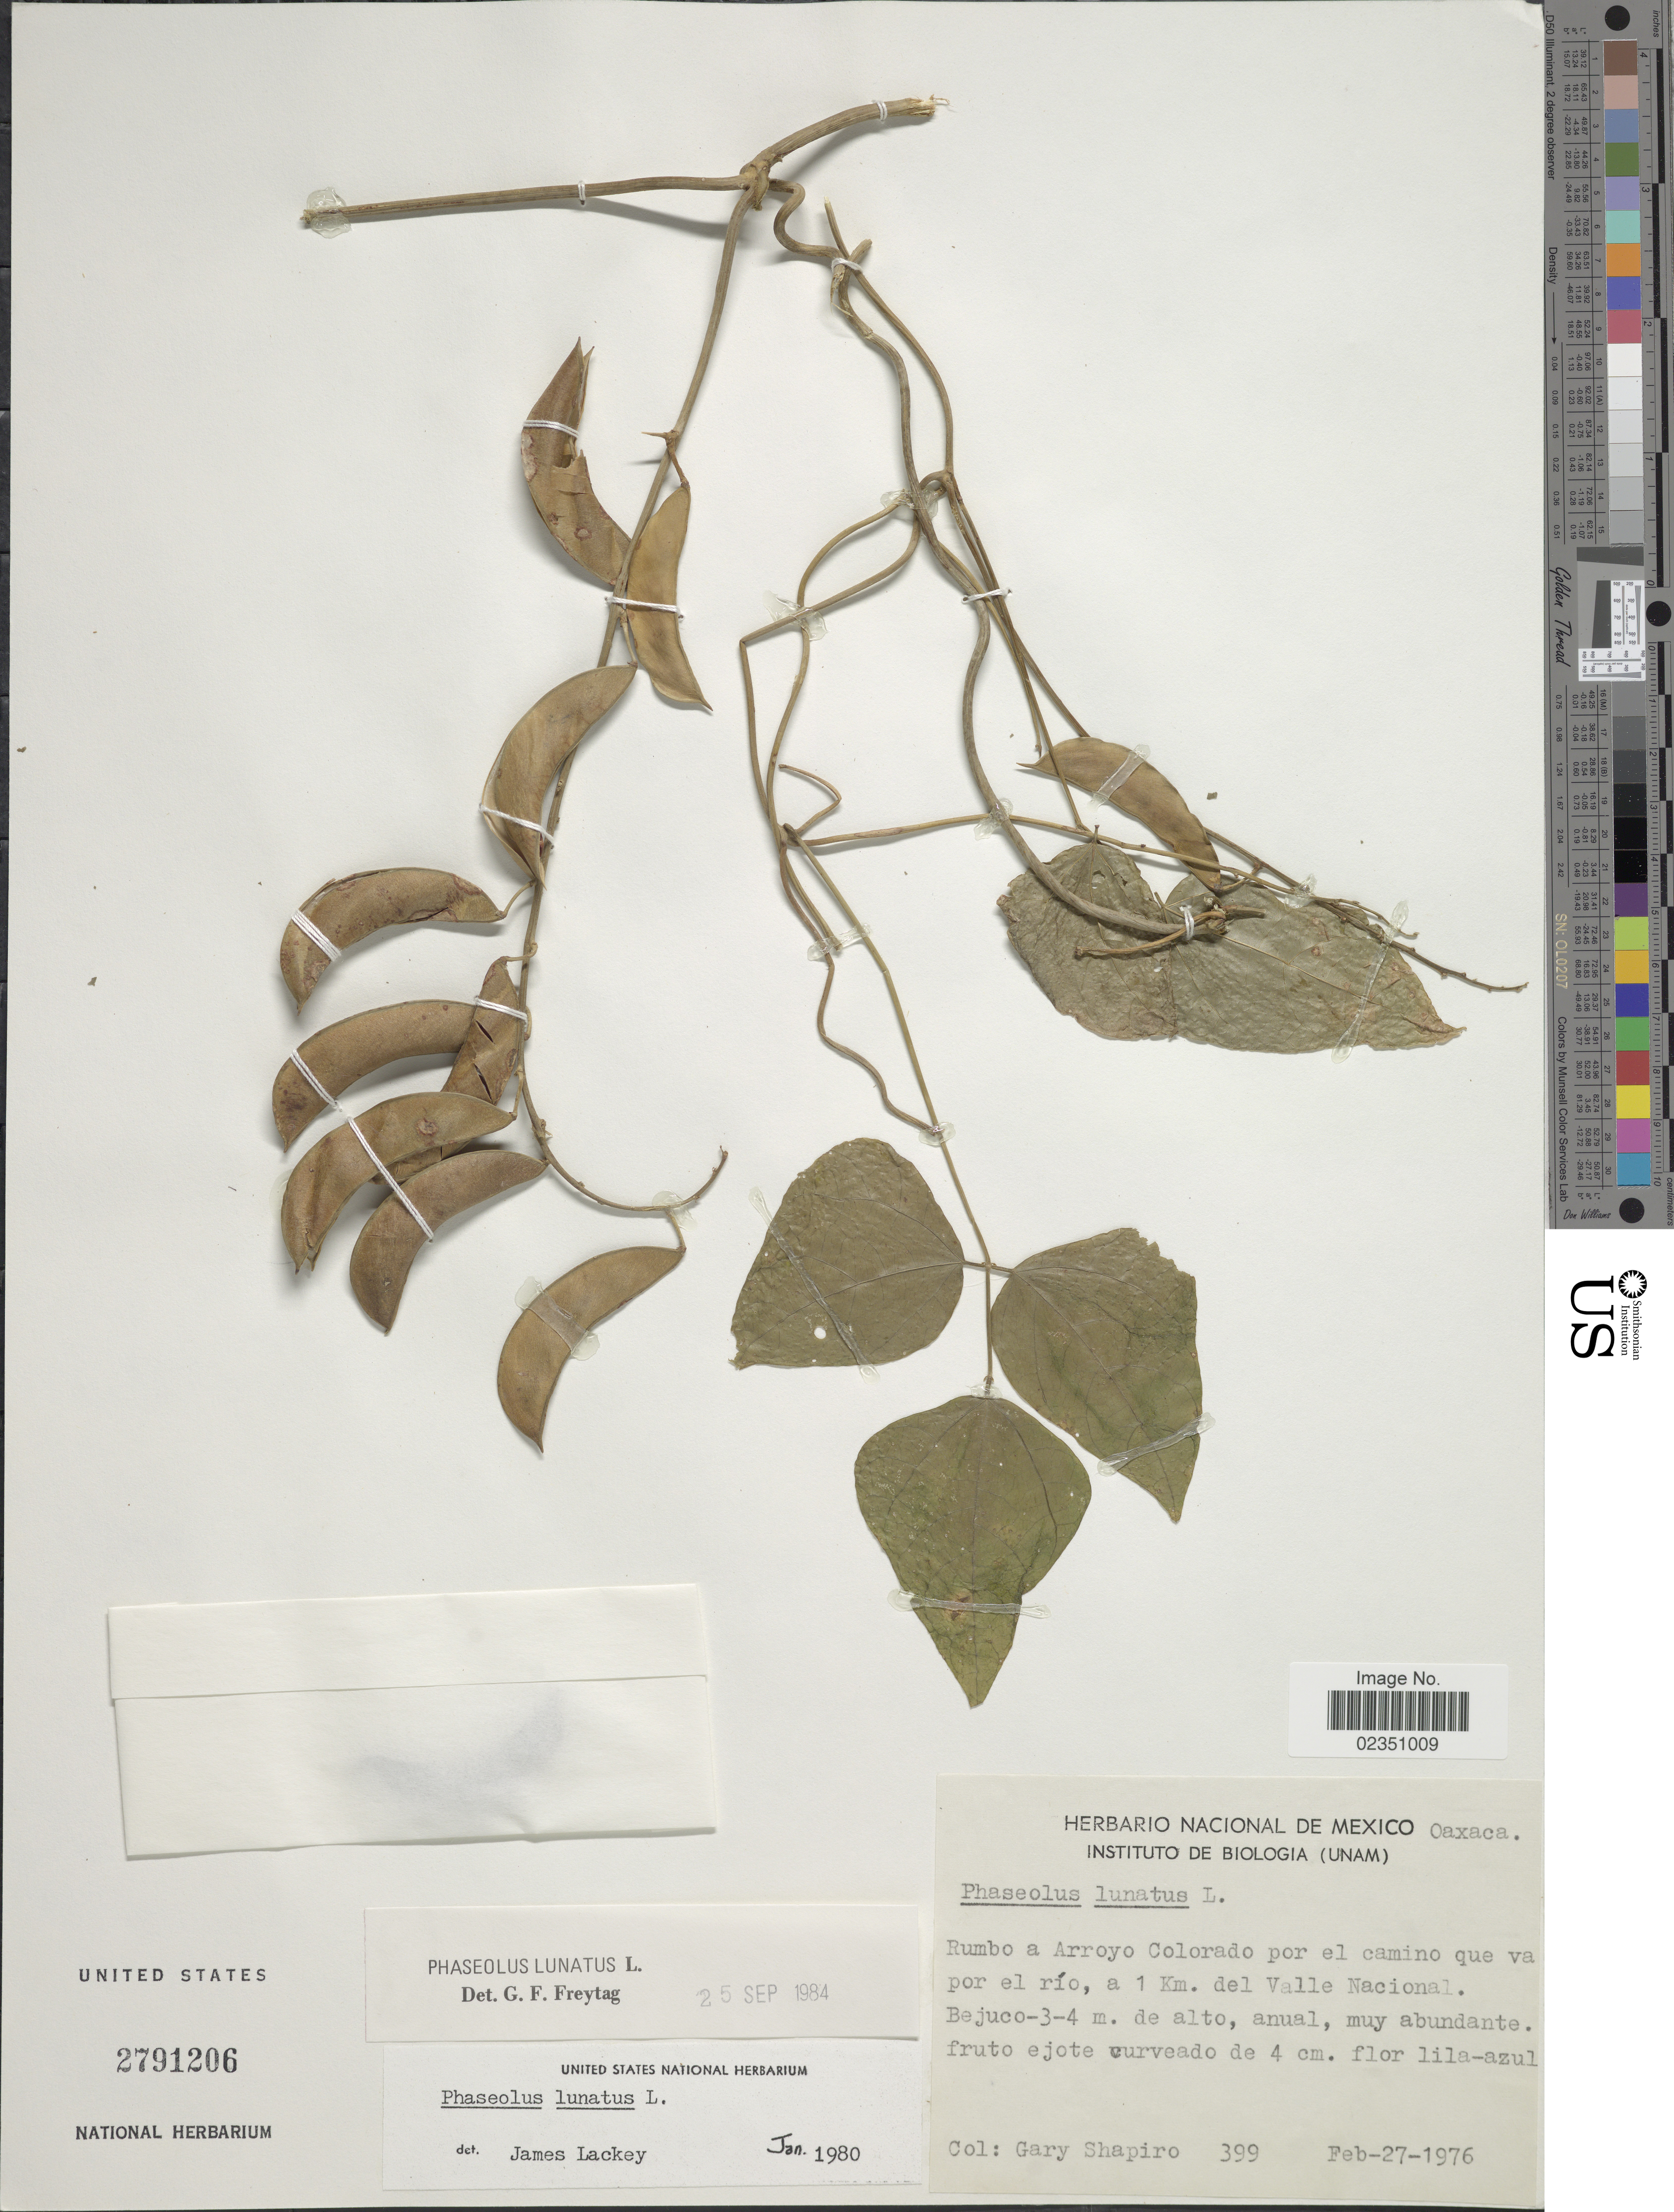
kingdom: Plantae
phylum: Tracheophyta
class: Magnoliopsida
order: Fabales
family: Fabaceae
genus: Phaseolus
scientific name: Phaseolus lunatus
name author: L.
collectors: G. Shapiro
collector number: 399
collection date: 1976-02-27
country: Mexico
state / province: Oaxaca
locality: Rumbo a Arroyo Colorado por el camino que va por el río, a 1 Km del Valle Nacional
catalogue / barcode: US 2791206